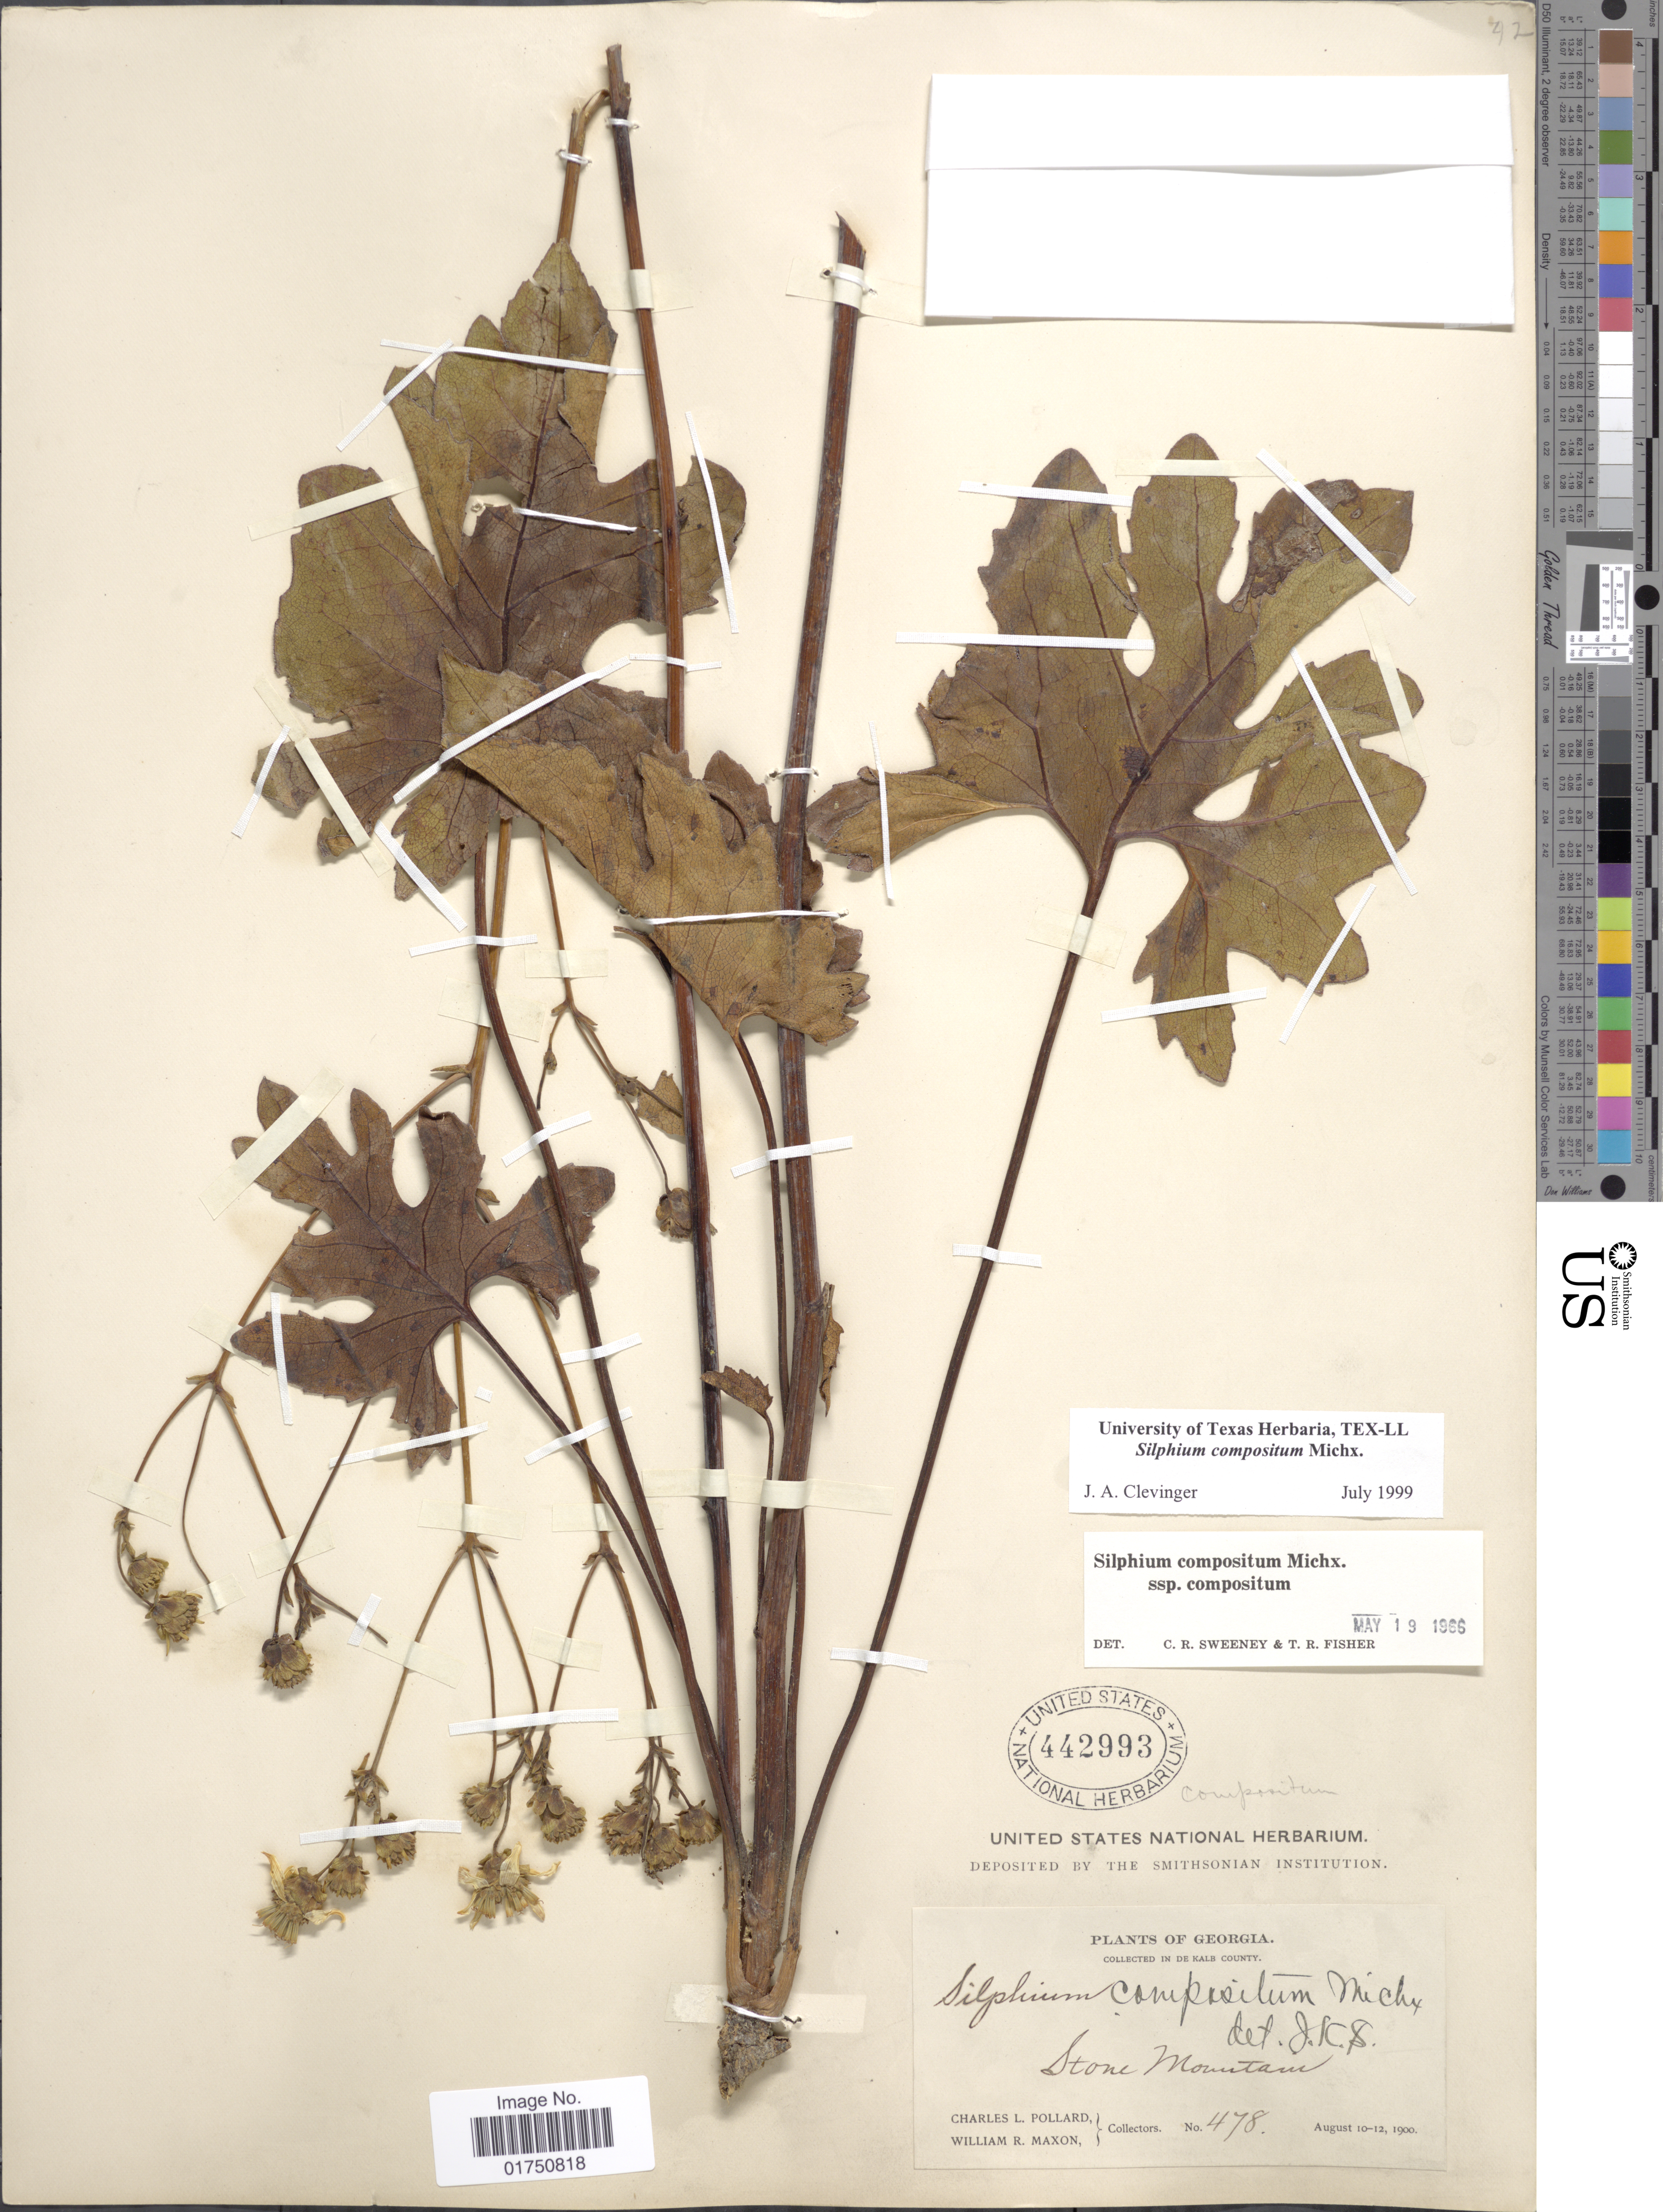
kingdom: Plantae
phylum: Tracheophyta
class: Magnoliopsida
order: Asterales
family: Asteraceae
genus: Silphium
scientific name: Silphium compositum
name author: Michx.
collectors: C. L. Pollard & W. R. Maxon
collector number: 478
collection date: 1900-08-10/1900-08-12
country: United States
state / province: Georgia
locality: Collected in de Kalb County. Stone Mountain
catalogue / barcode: US 442993